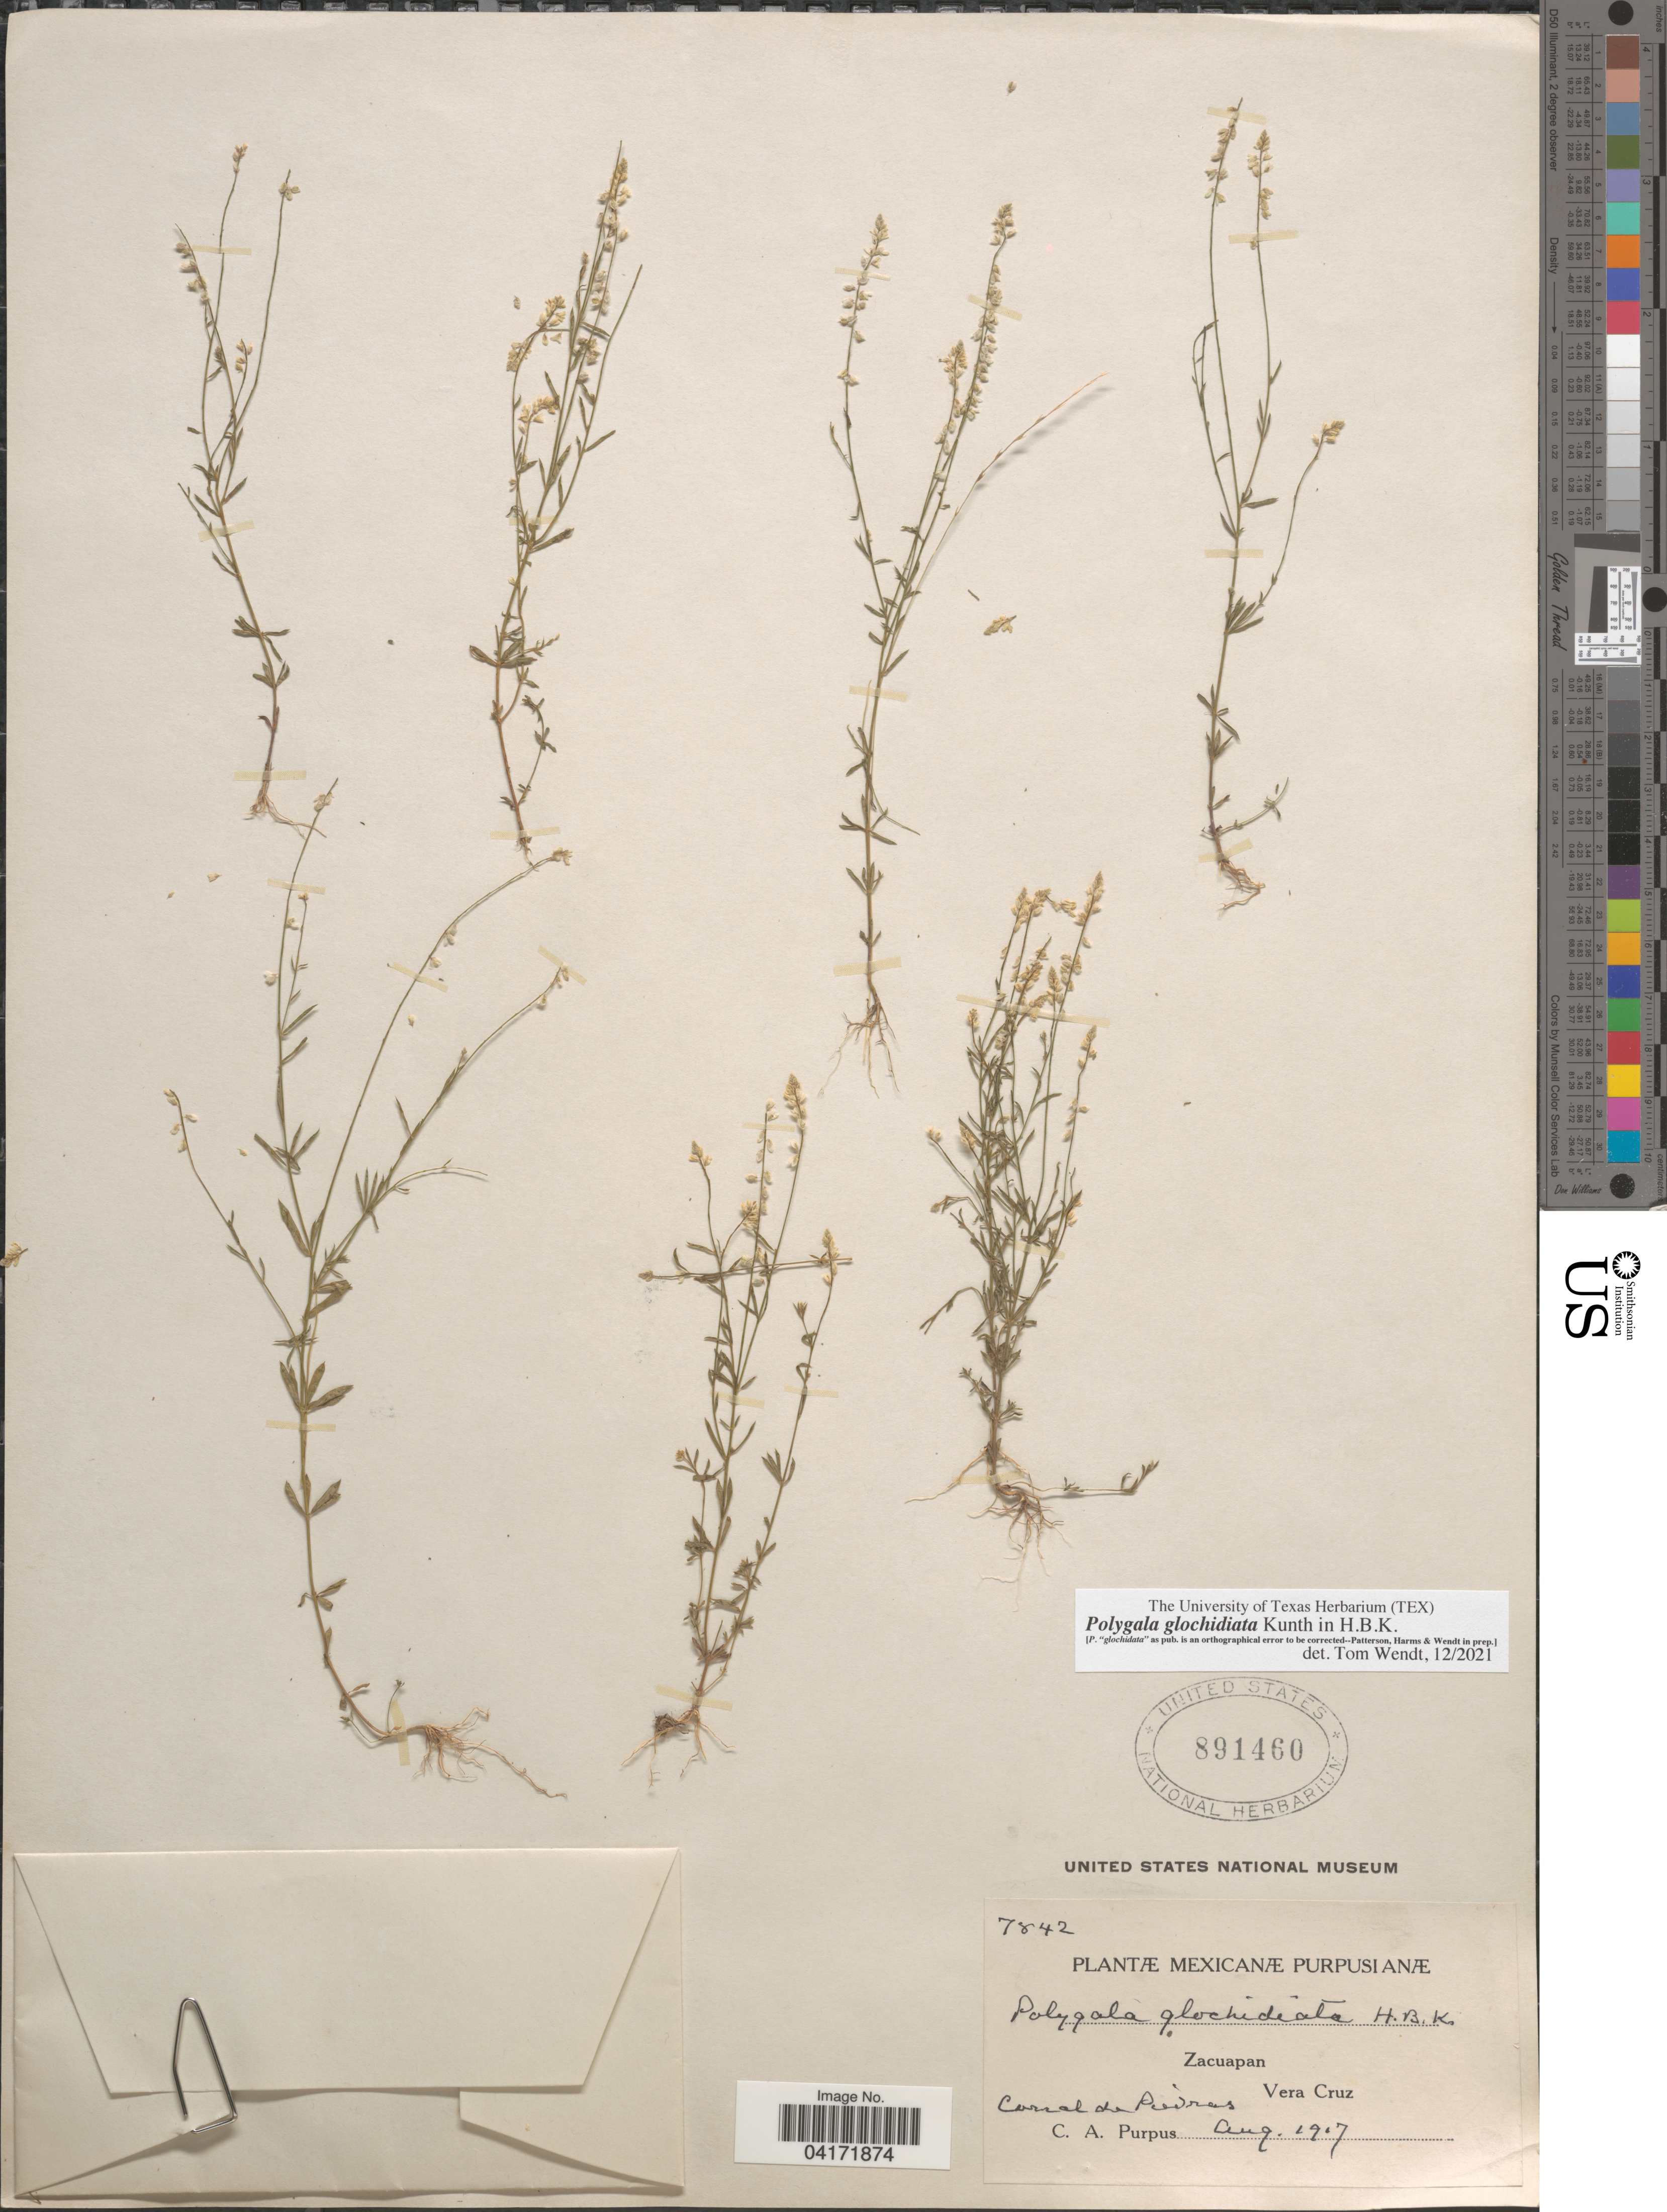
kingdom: Plantae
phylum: Tracheophyta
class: Magnoliopsida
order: Fabales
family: Polygalaceae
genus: Polygala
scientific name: Polygala glochidiata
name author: Kunth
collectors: C. A. Purpus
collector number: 7842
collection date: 1917-08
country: Mexico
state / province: Veracruz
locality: Mexicanæ. Zacuapan. Vera Cruz. Corral de Piedras.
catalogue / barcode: US 891460